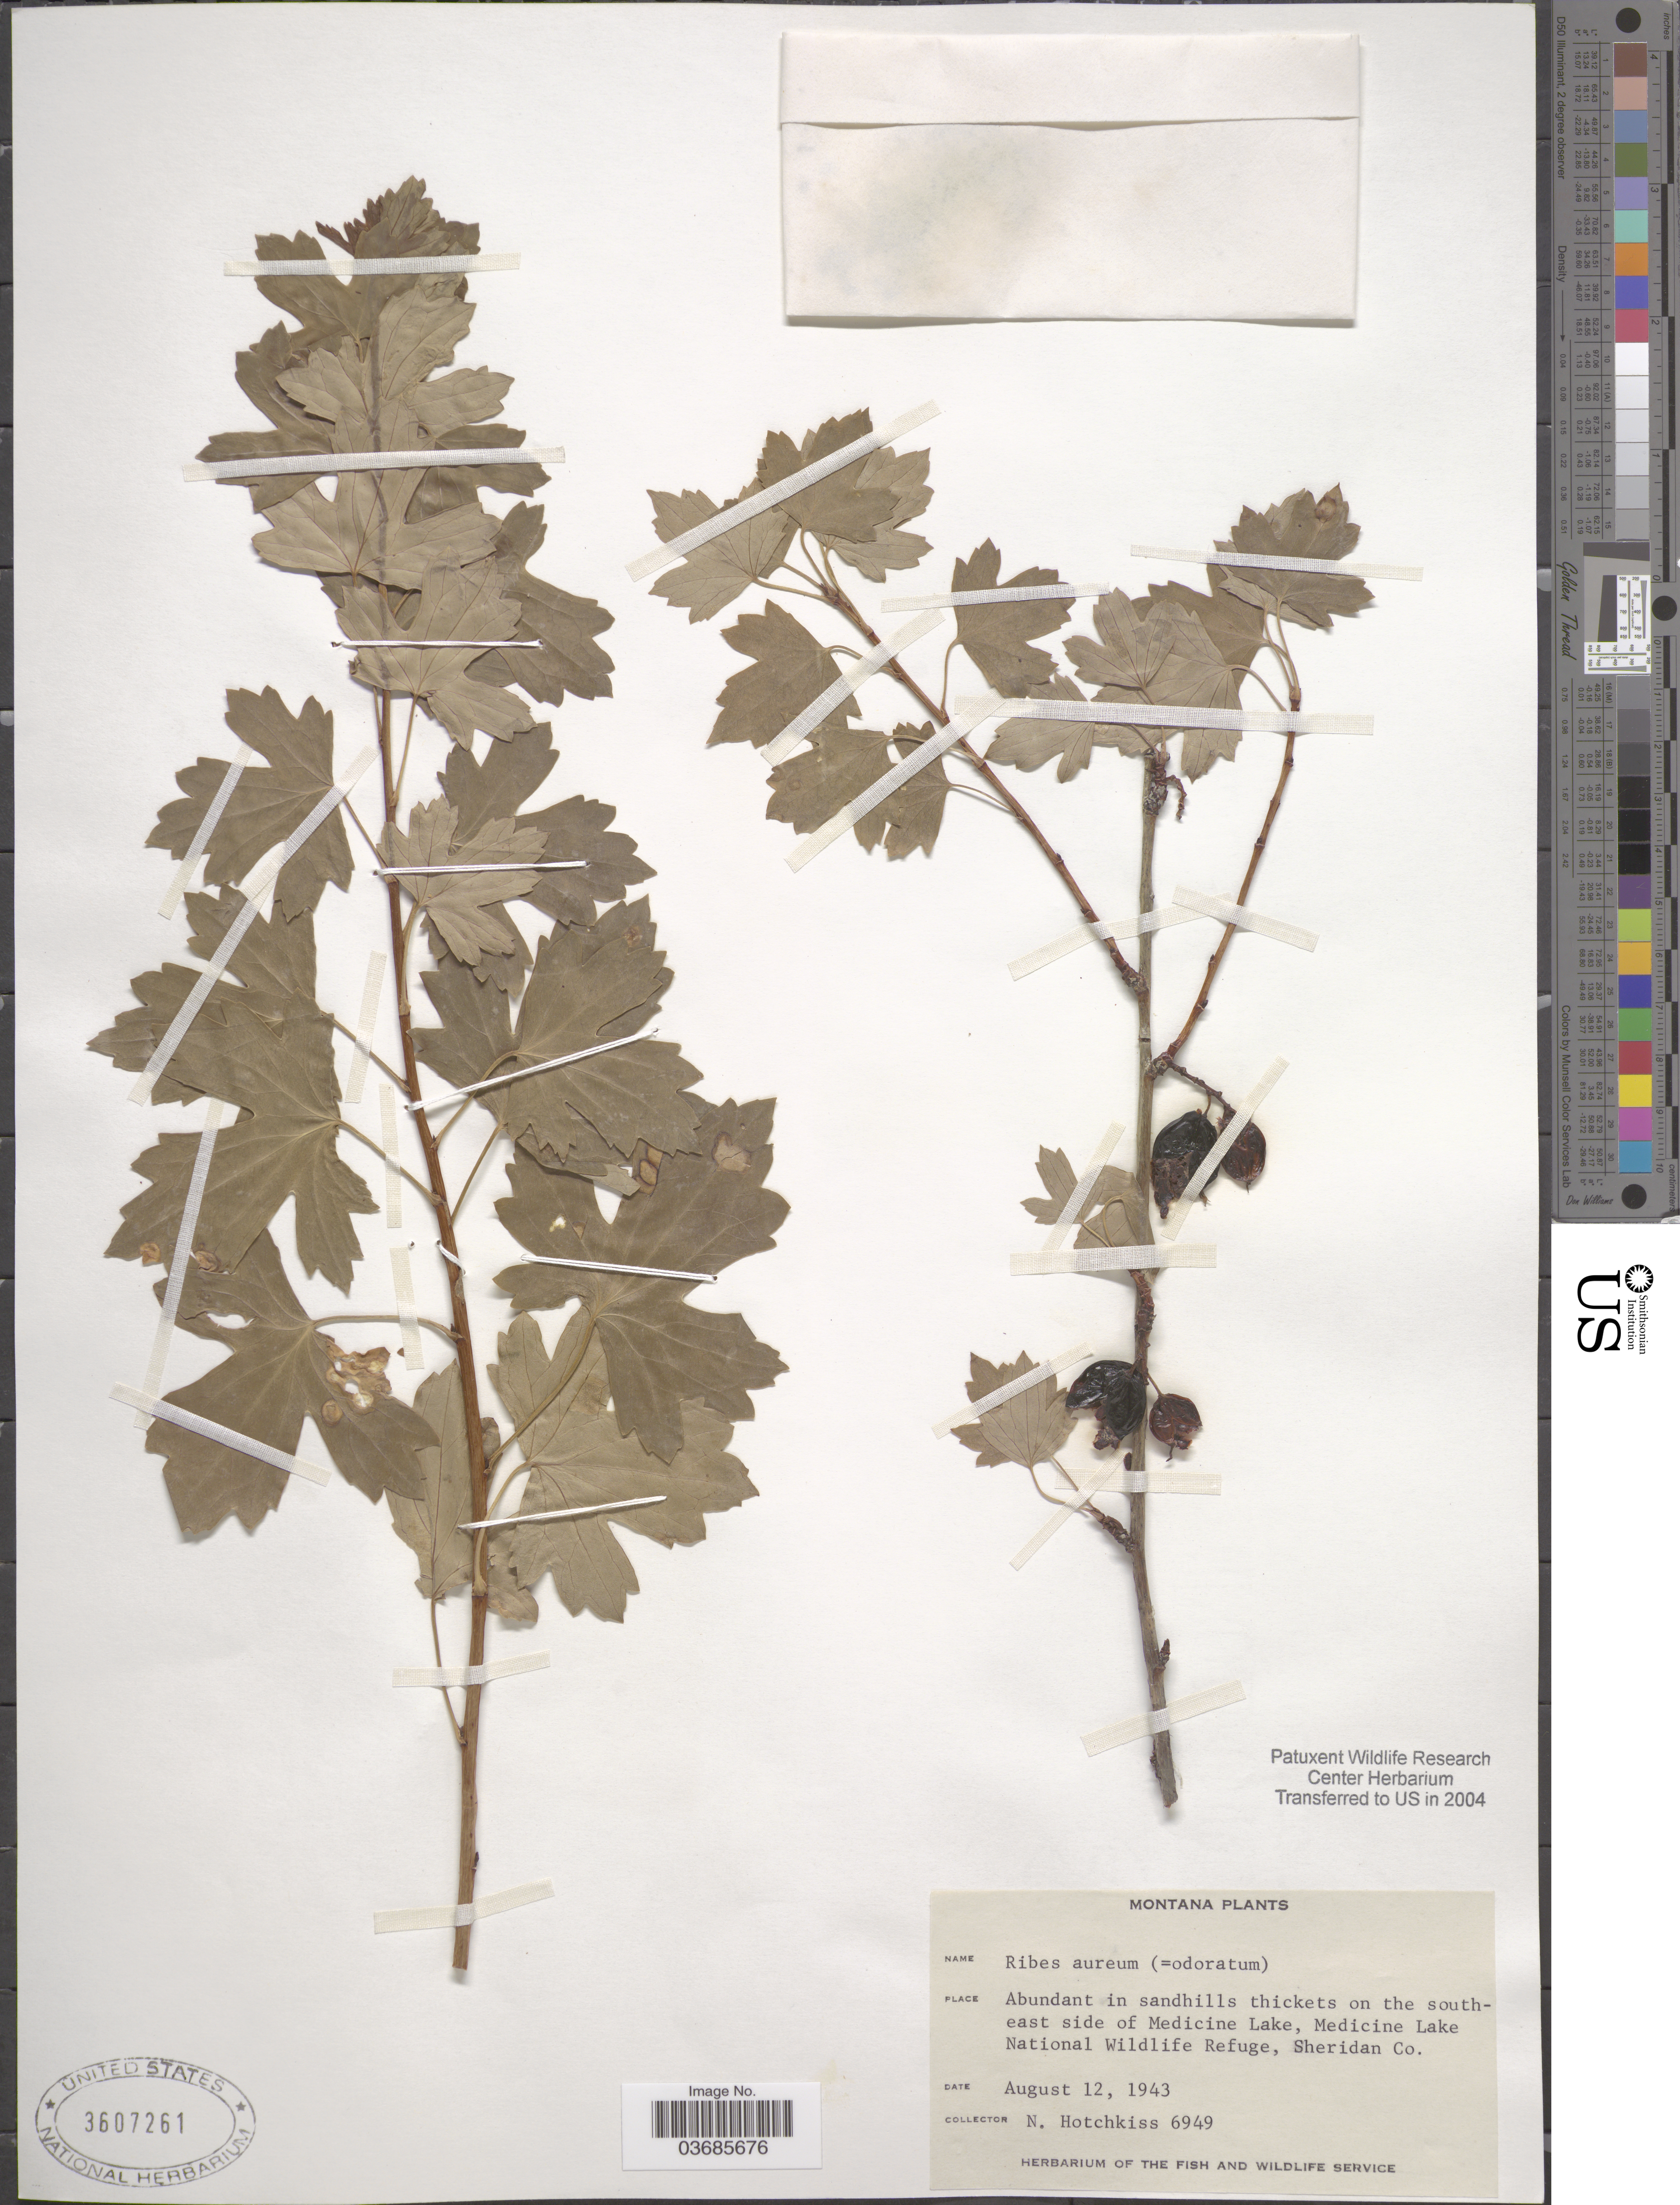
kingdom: Plantae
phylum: Tracheophyta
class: Magnoliopsida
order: Saxifragales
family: Grossulariaceae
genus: Ribes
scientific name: Ribes aureum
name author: Pursh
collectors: N. Hotchkiss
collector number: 6949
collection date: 1943-08-12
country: United States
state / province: Montana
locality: Abundant in sandhills thickets on the south-east side of Medicine Lake, Medicine Lake National Wildlife Refuge, Sheridan Co.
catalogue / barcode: US 3607261